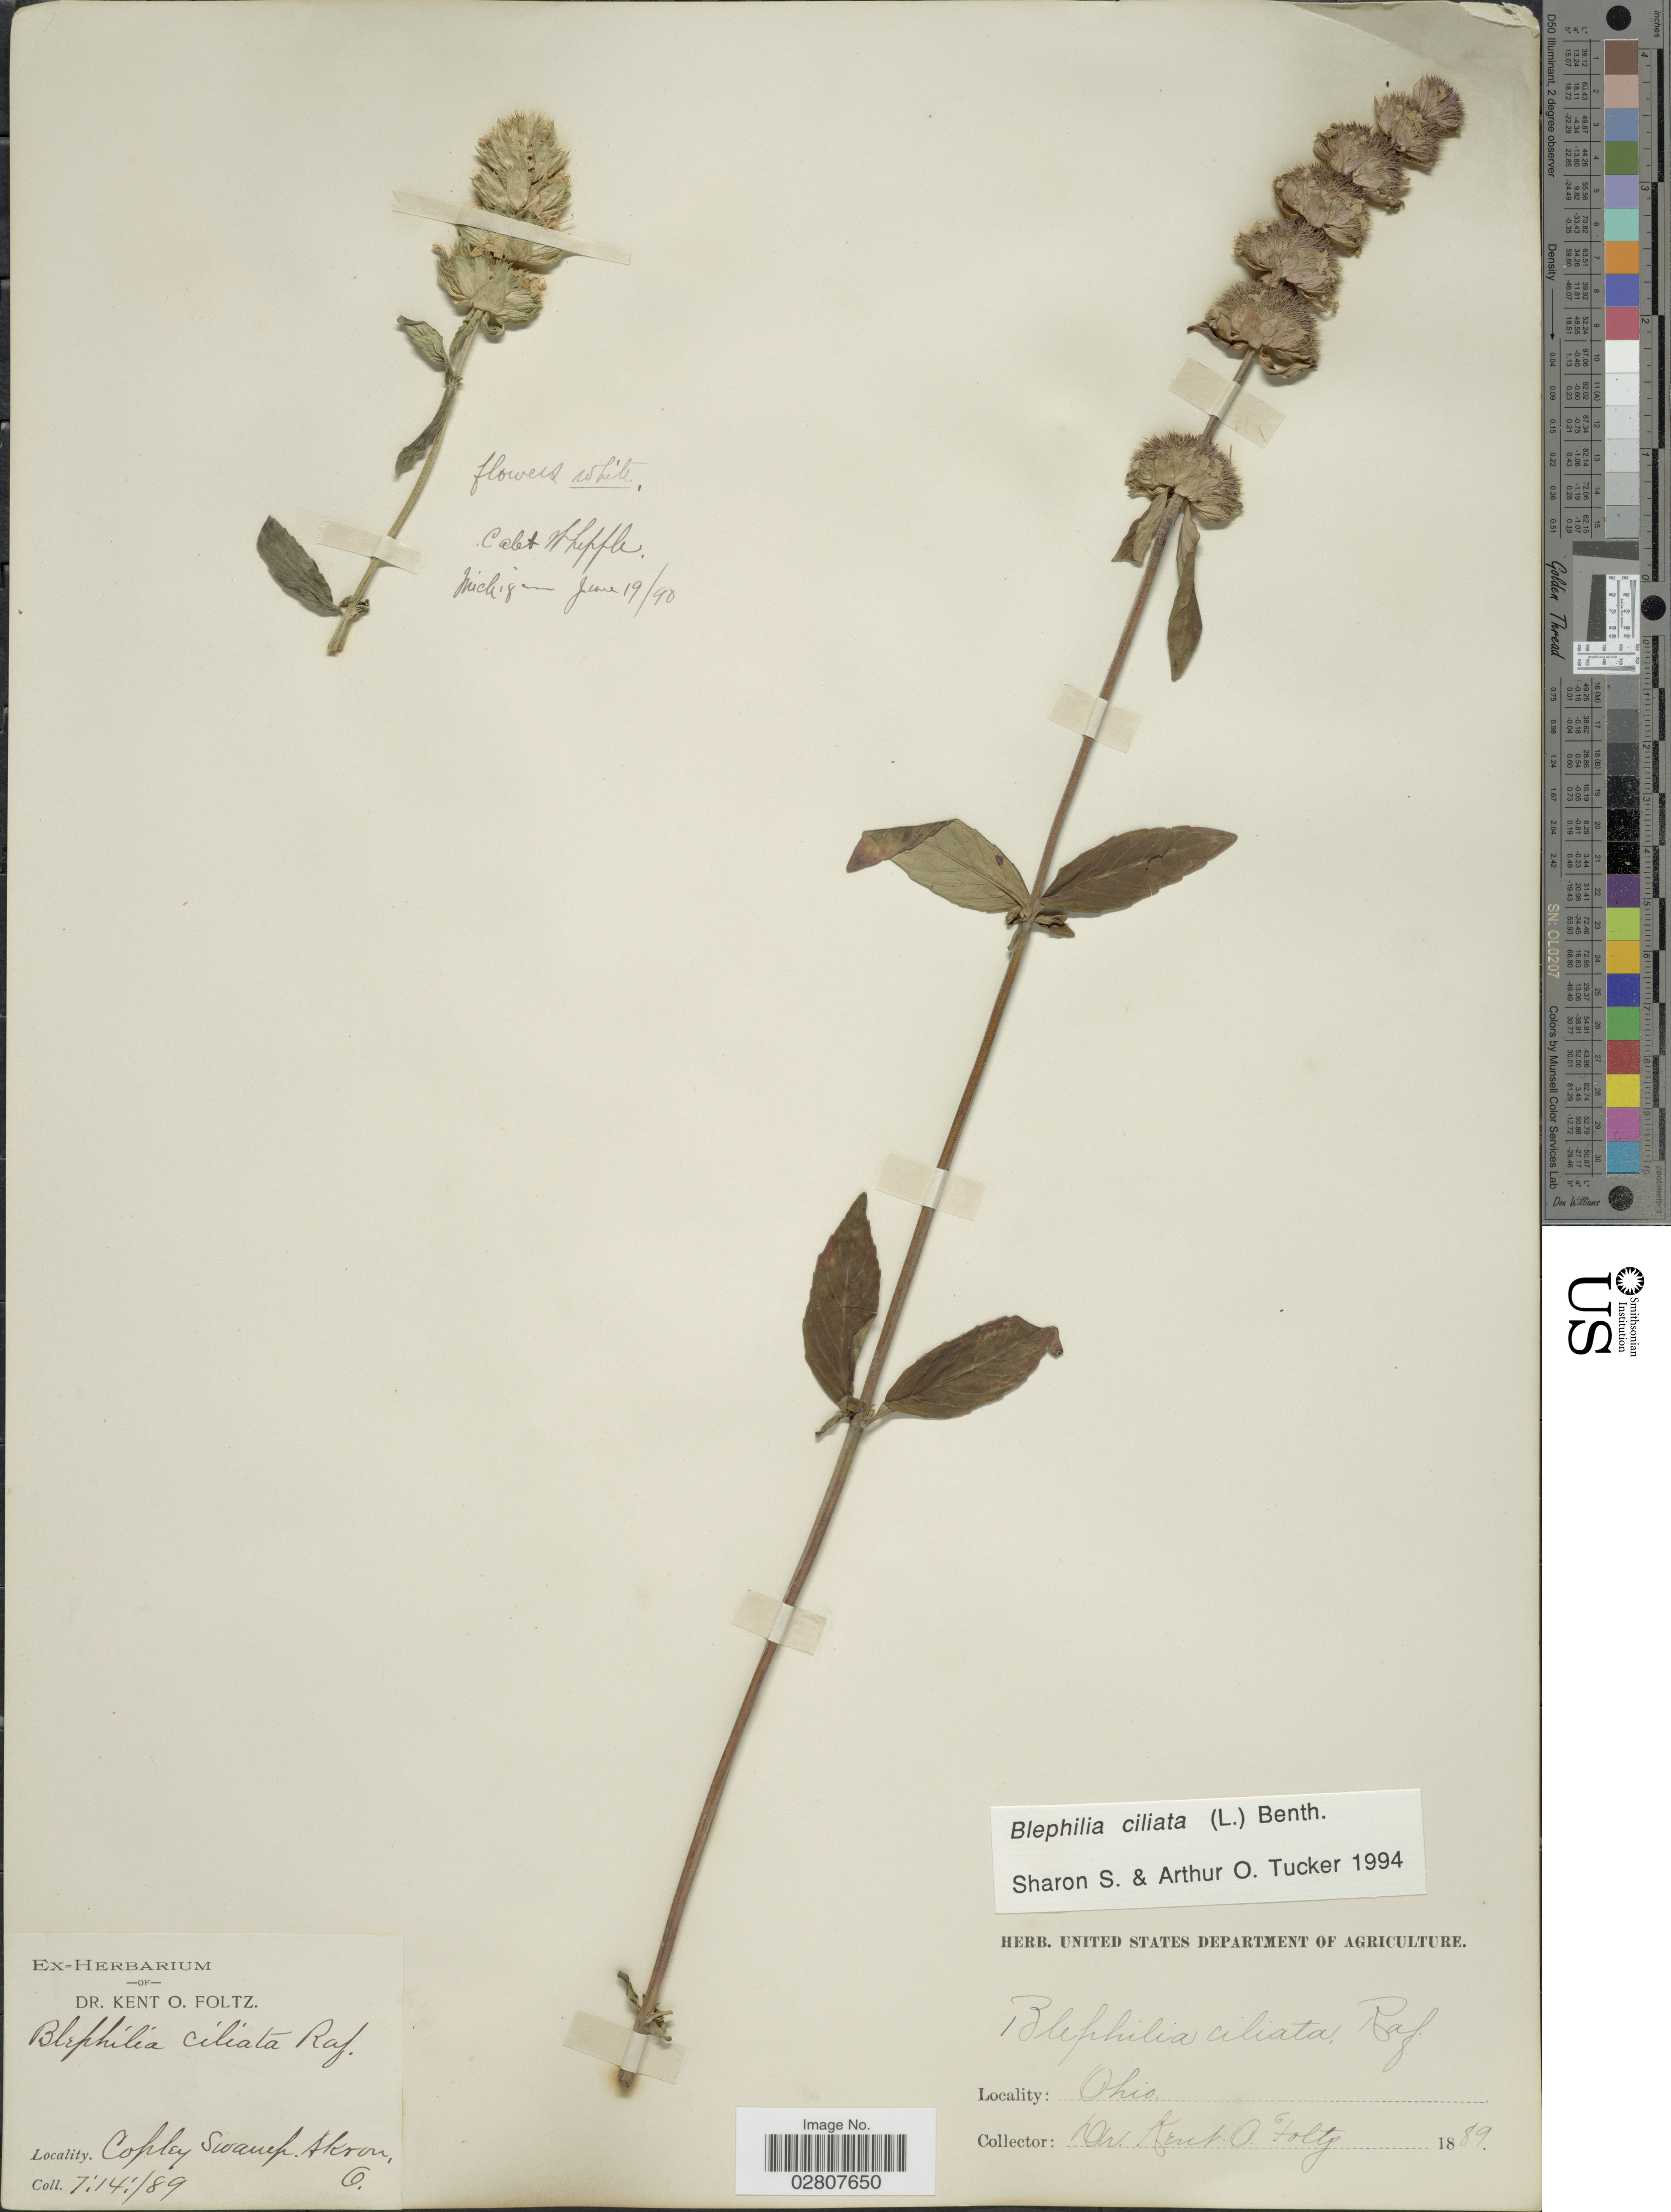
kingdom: Plantae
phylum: Tracheophyta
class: Magnoliopsida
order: Lamiales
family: Lamiaceae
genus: Blephilia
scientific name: Blephilia ciliata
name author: (L.) Raf. ex Benth.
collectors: K. Foltz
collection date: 1889-04-07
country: United States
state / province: Ohio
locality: Copley Swamp. Akron